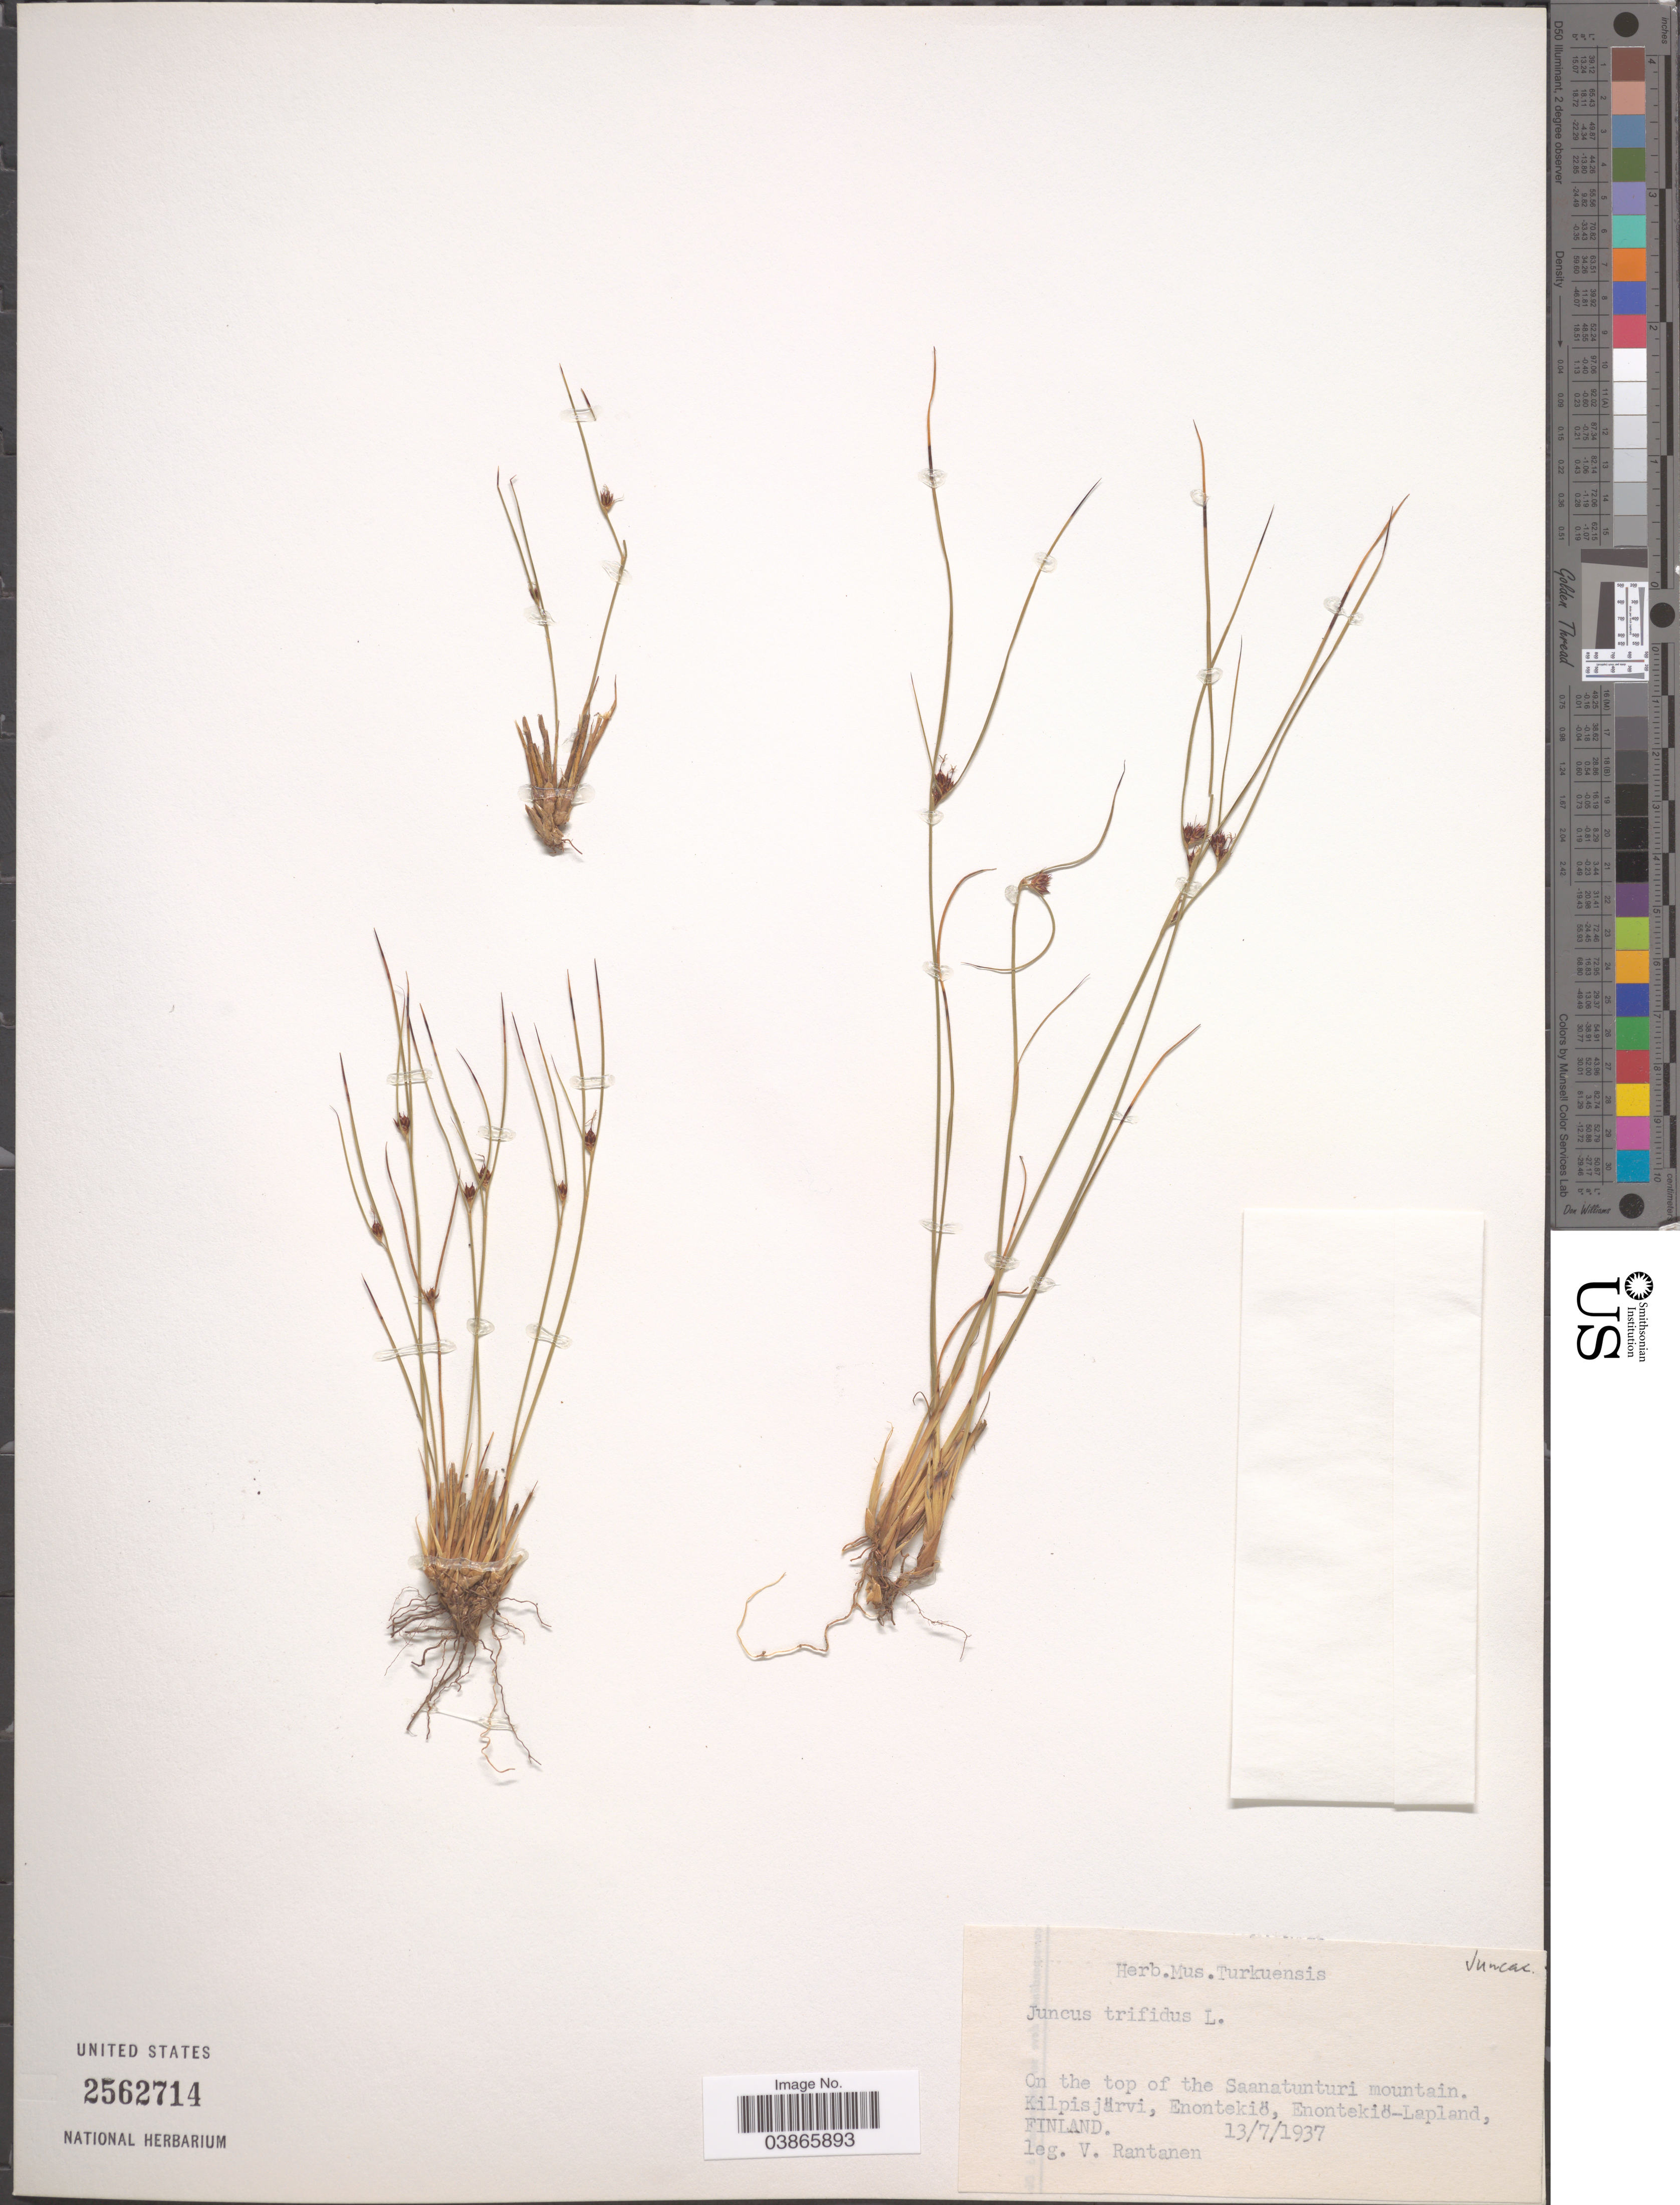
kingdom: Plantae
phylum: Tracheophyta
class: Liliopsida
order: Poales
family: Juncaceae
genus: Juncus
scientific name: Juncus trifidus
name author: L.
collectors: V. Rantanen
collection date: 1937-07-13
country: Finland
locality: On the top of the Saanatunturi mountain. Kilpisjärvi, Enontekiö, Enontekiö-Lapland.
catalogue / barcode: US 2562714